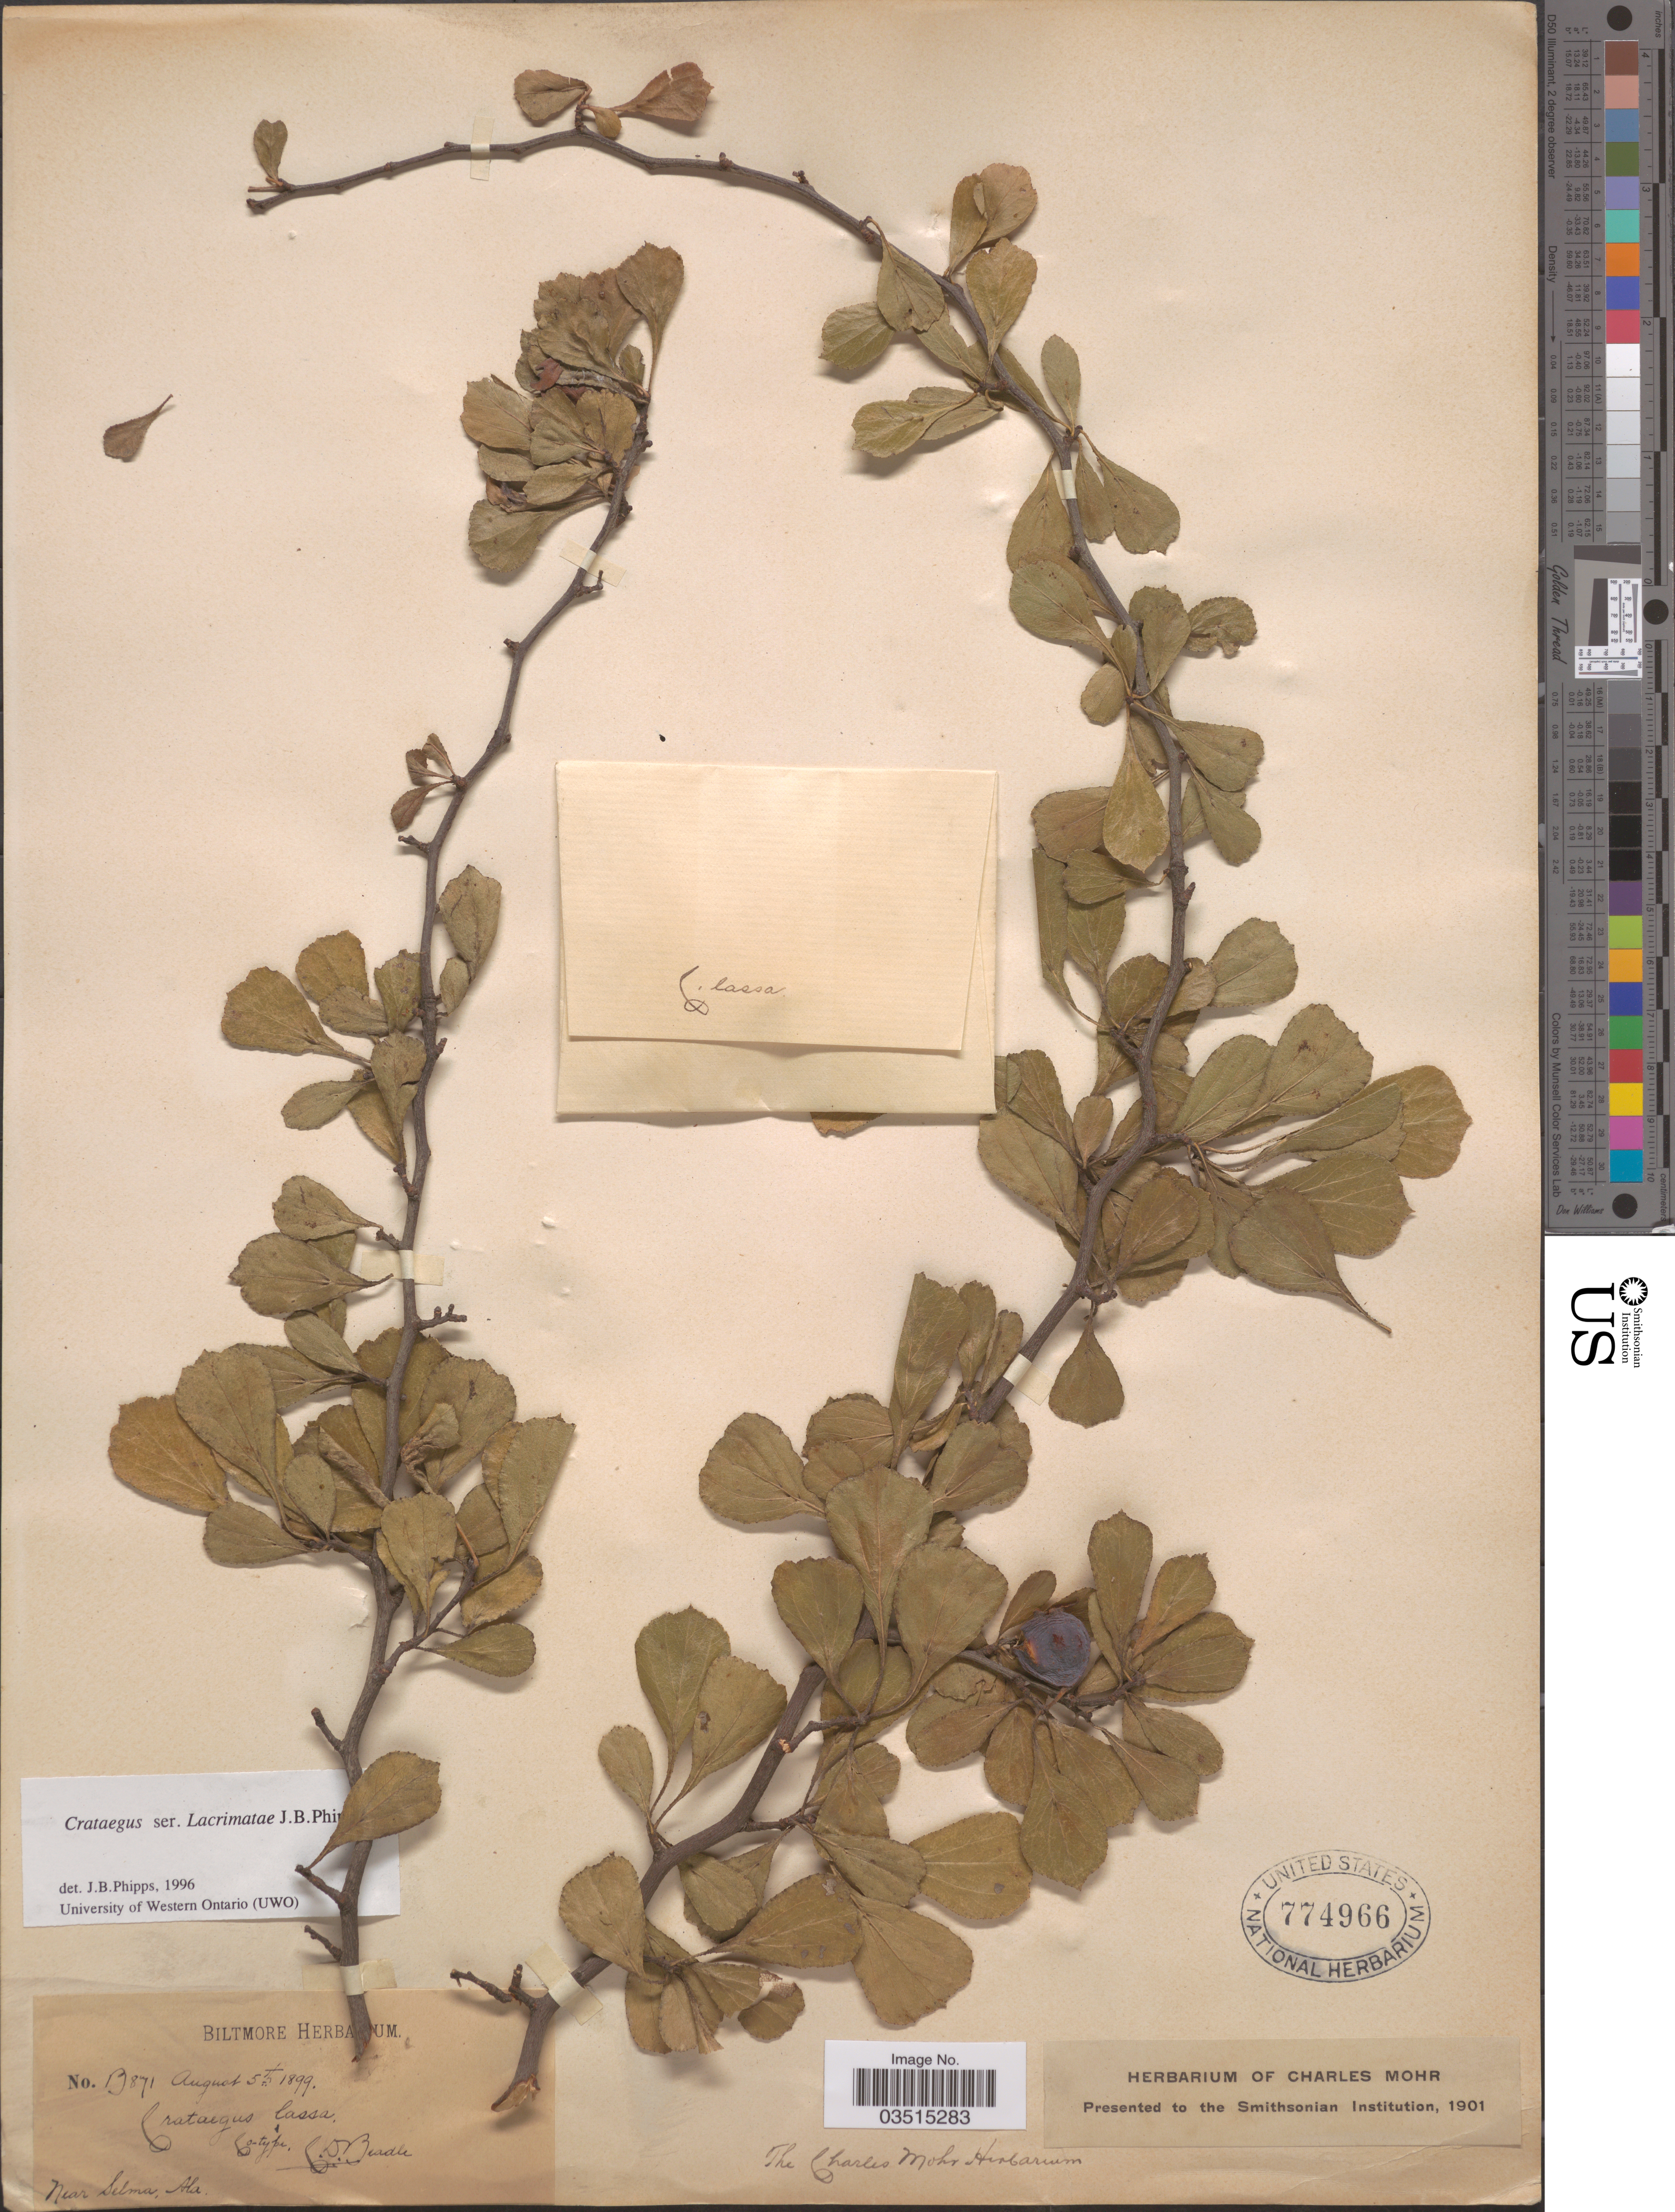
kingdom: Plantae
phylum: Tracheophyta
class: Magnoliopsida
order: Rosales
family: Rosaceae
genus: Crataegus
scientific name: Crataegus lassa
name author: Beadle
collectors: ex herb. Biltmore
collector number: B871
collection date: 1899-08-05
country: United States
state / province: Alabama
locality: Near Selma.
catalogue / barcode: US 774966